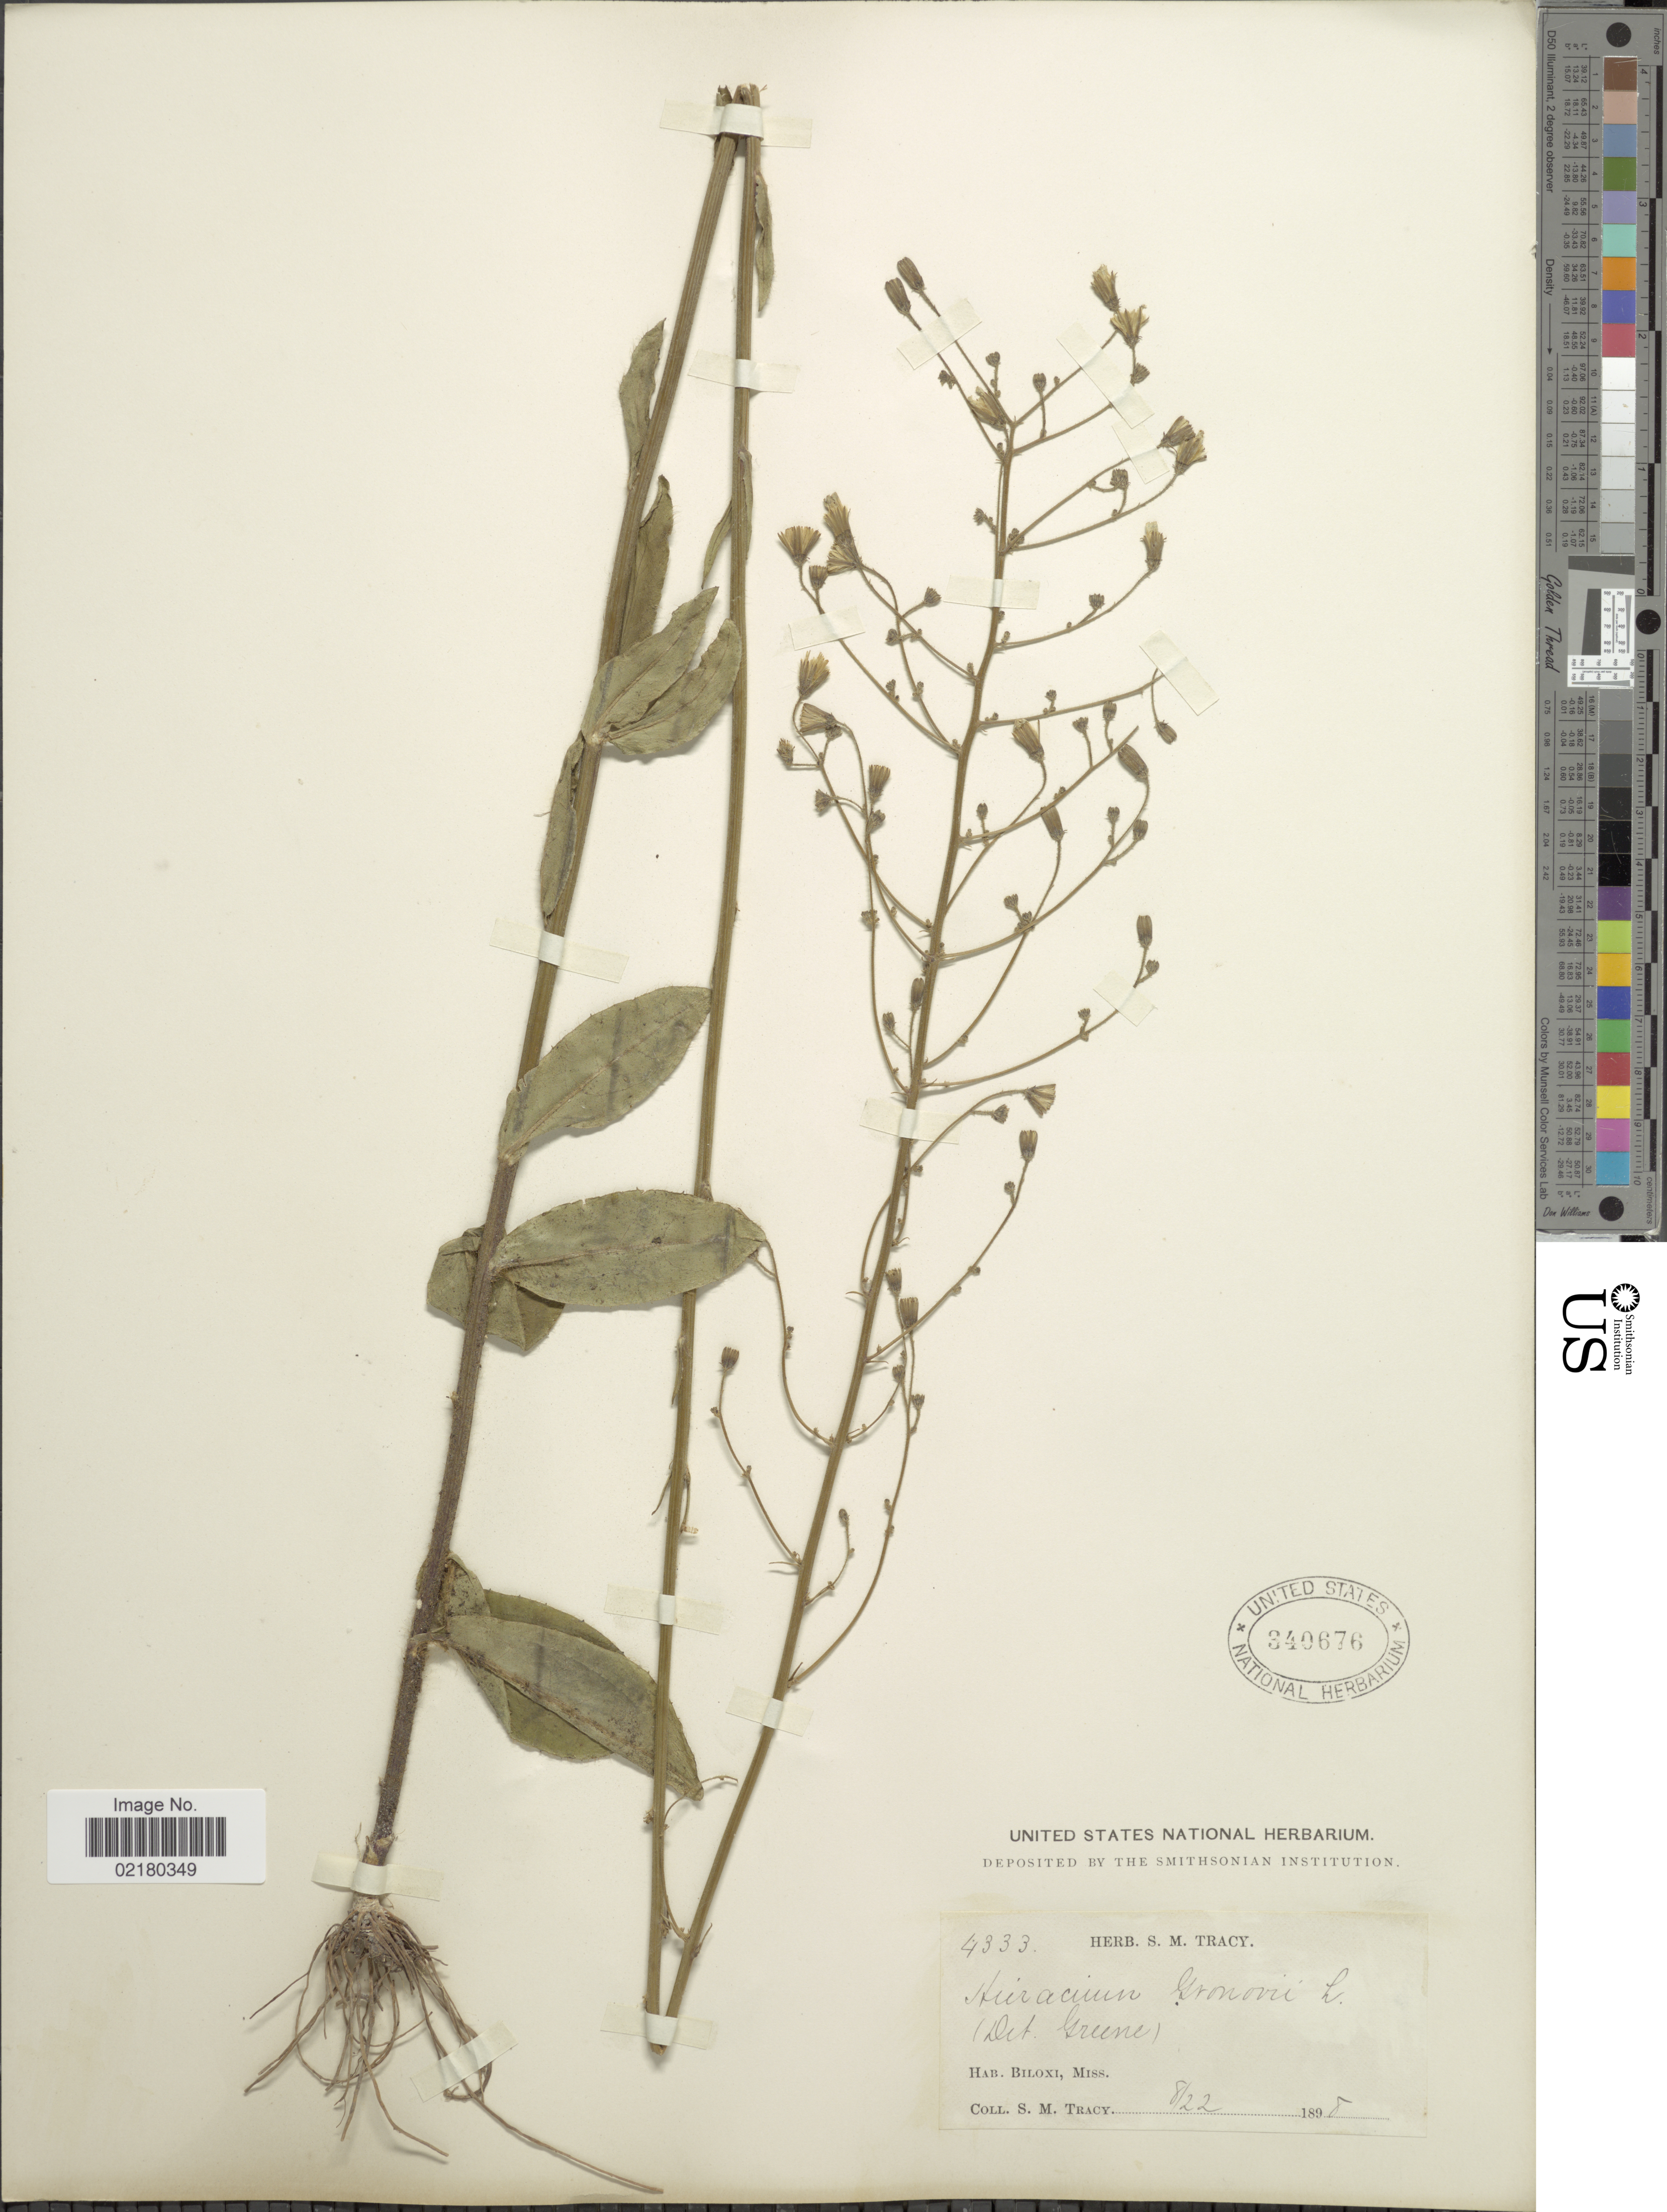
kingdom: Plantae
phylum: Tracheophyta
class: Magnoliopsida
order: Asterales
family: Asteraceae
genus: Hieracium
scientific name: Hieracium gronovii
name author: L.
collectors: S. M. Tracy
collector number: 4333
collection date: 1898-08-22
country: United States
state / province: Mississippi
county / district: Harrison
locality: Biloxi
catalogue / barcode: US 3400676